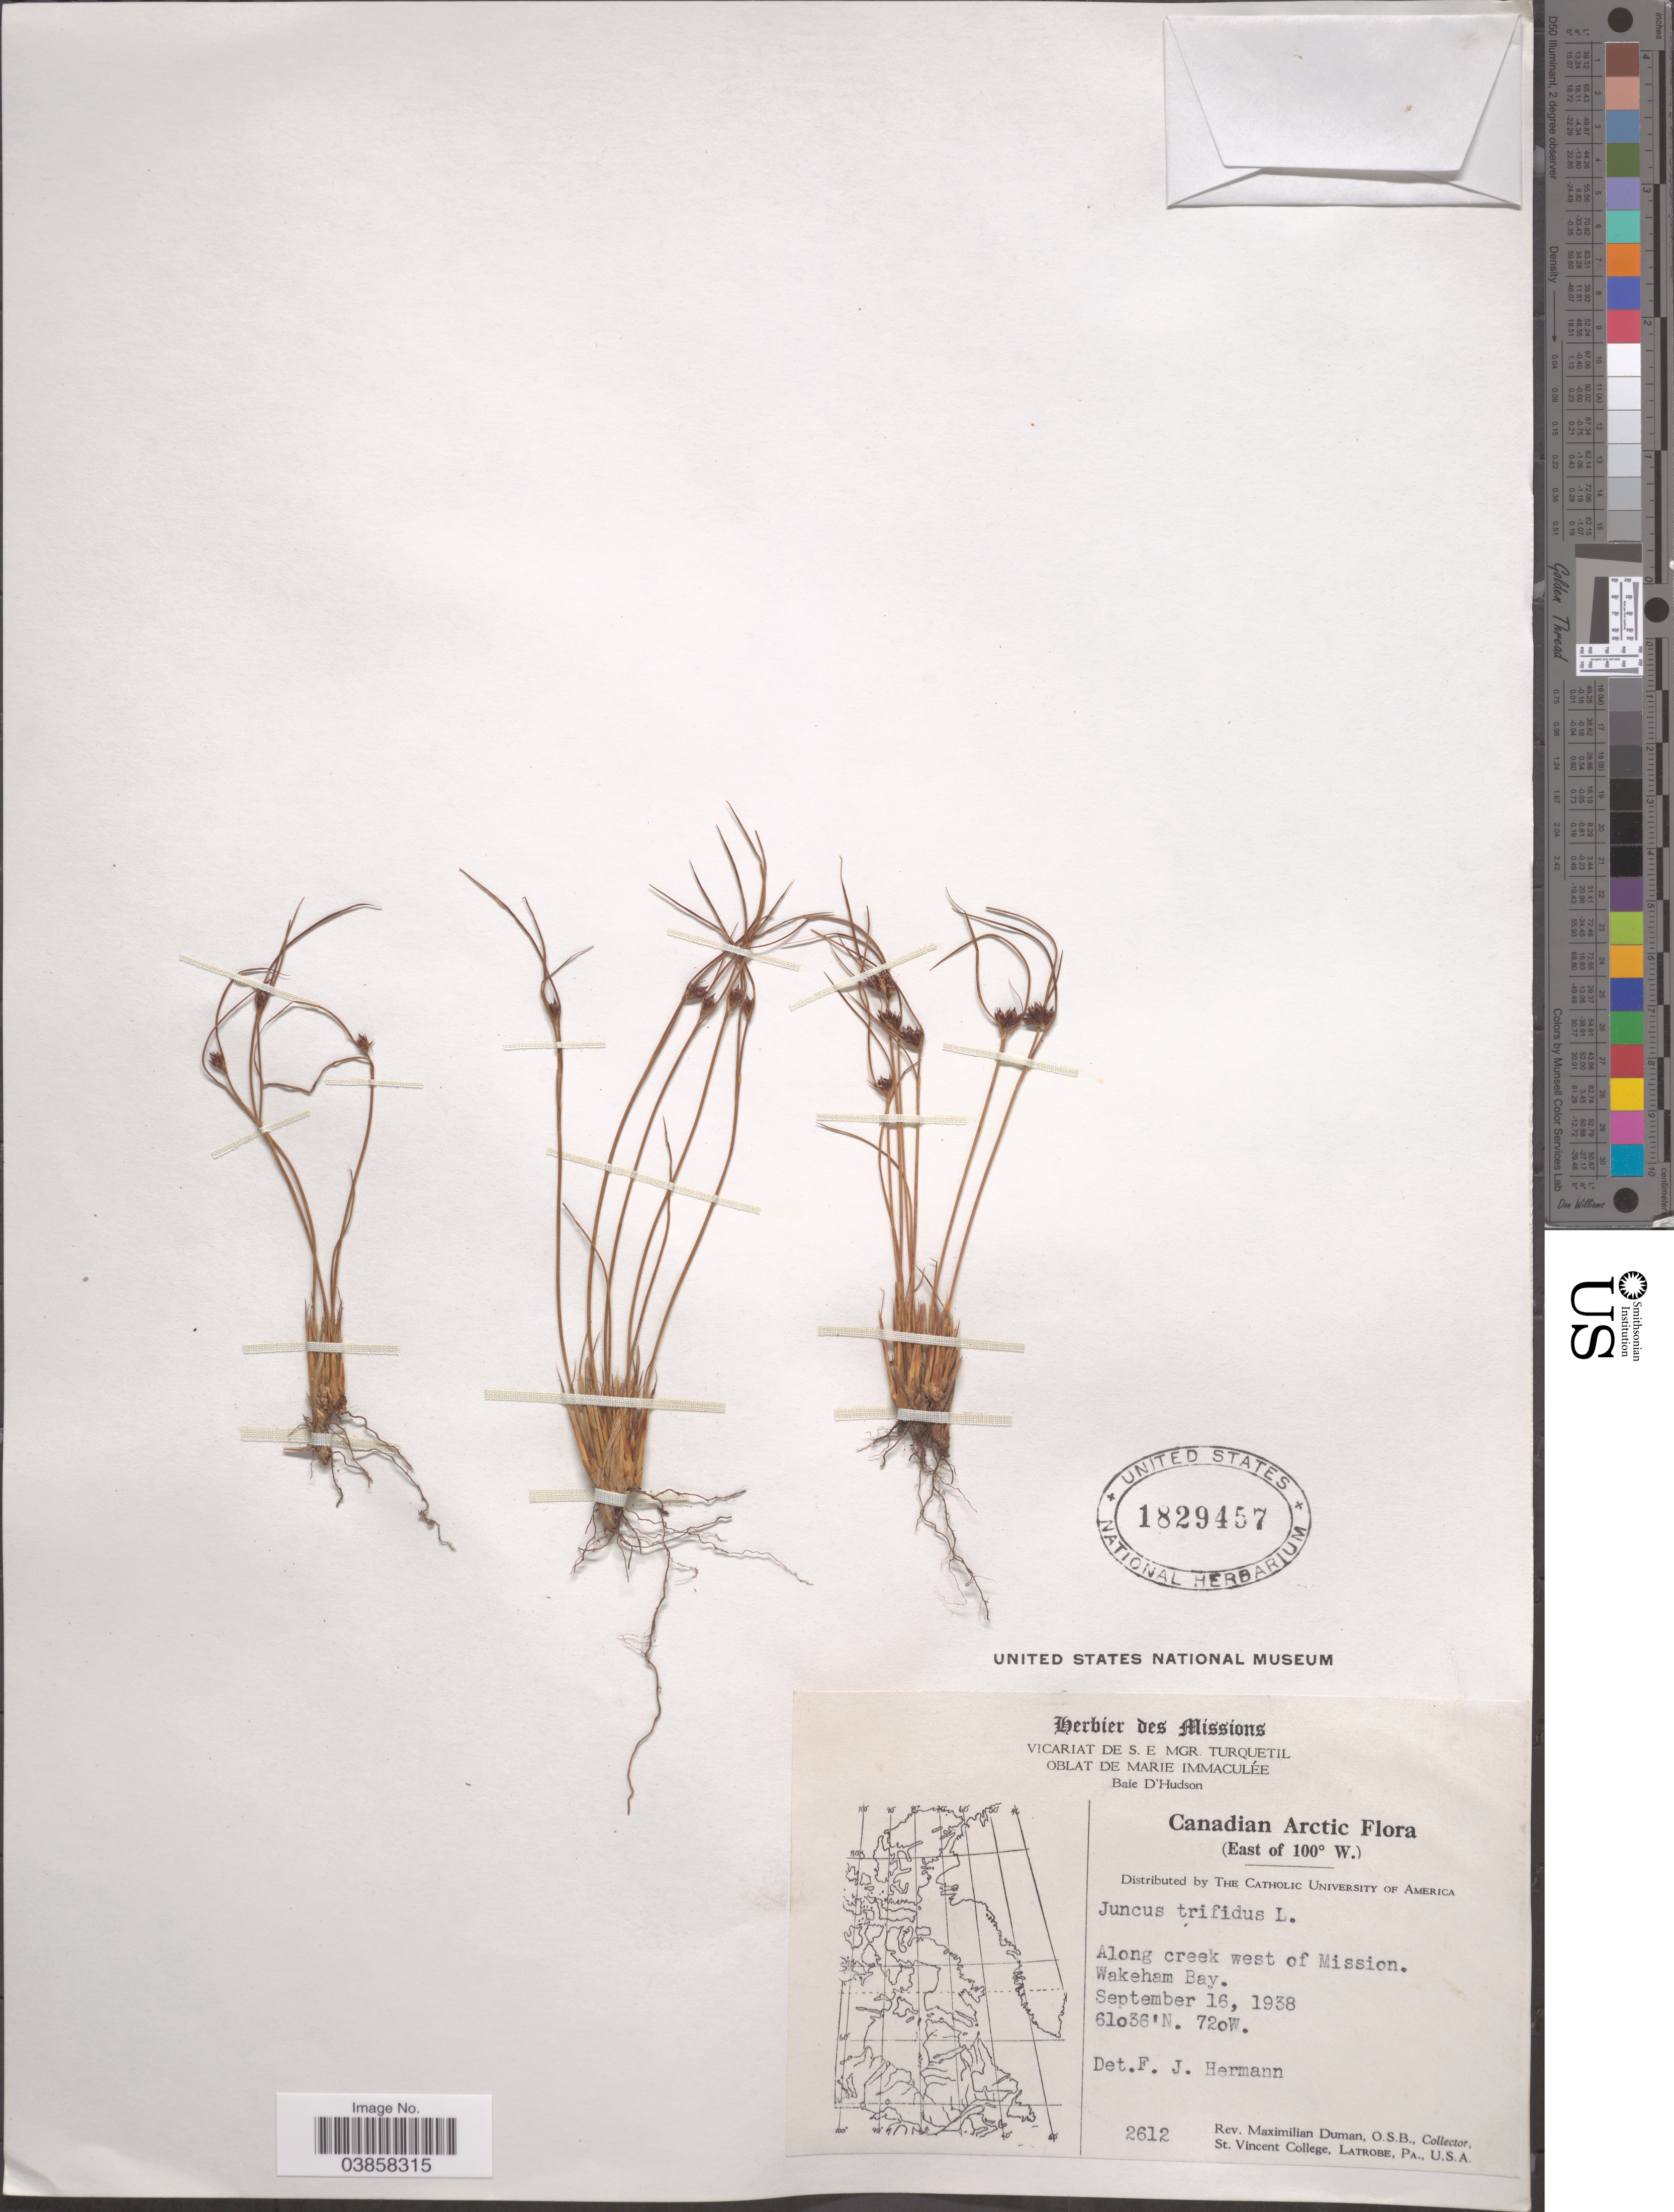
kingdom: Plantae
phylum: Tracheophyta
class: Liliopsida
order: Poales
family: Juncaceae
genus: Juncus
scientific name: Juncus trifidus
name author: L.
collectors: M. Duman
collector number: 2612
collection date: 1938-09-16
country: Canada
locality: Canadian Arctic. (East of 100° W). Along creek west of Mission. Wakeham Bay.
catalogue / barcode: US 1829457